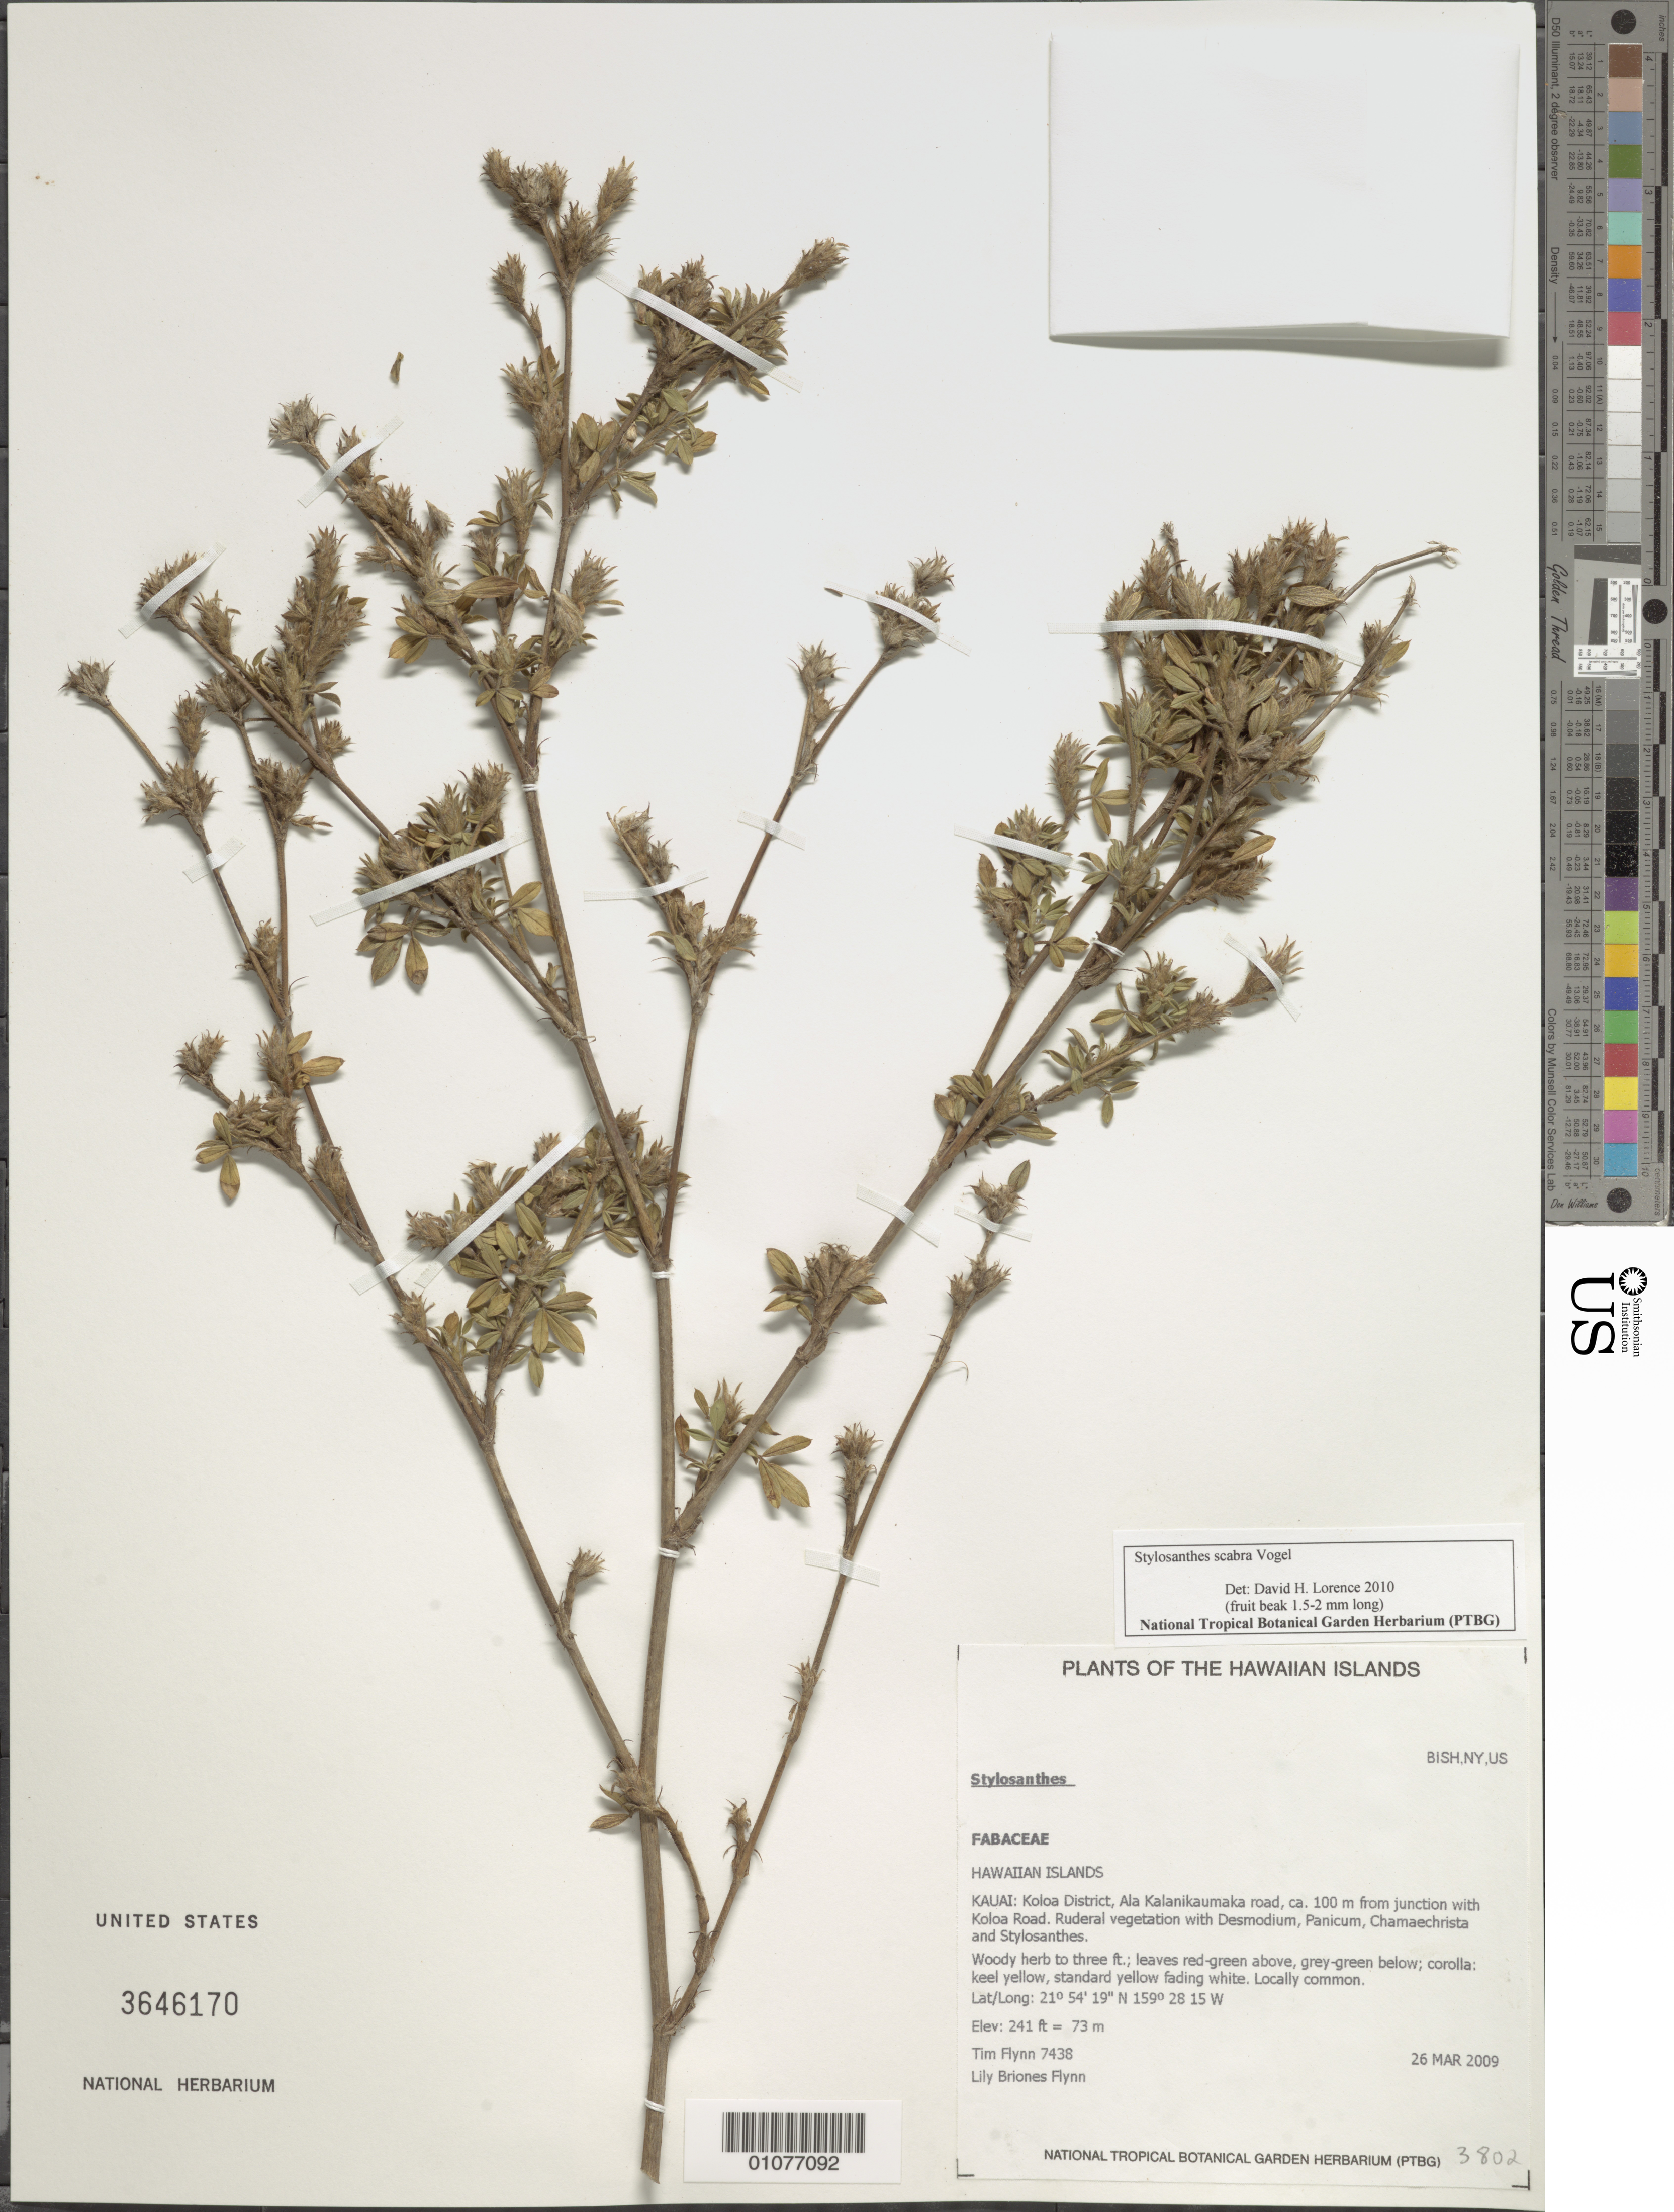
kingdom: Plantae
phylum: Tracheophyta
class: Magnoliopsida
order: Fabales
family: Fabaceae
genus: Stylosanthes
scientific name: Stylosanthes scabra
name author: Vogel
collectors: T. W. Flynn & L. Flynn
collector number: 7438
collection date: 2009-03-26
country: United States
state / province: Hawaii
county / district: Kauai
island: Kaua'i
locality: Koloa District, Ala Kalanikaumaka road, ca. 100 m from junction with Koloa Road.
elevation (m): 73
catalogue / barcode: US 3646170